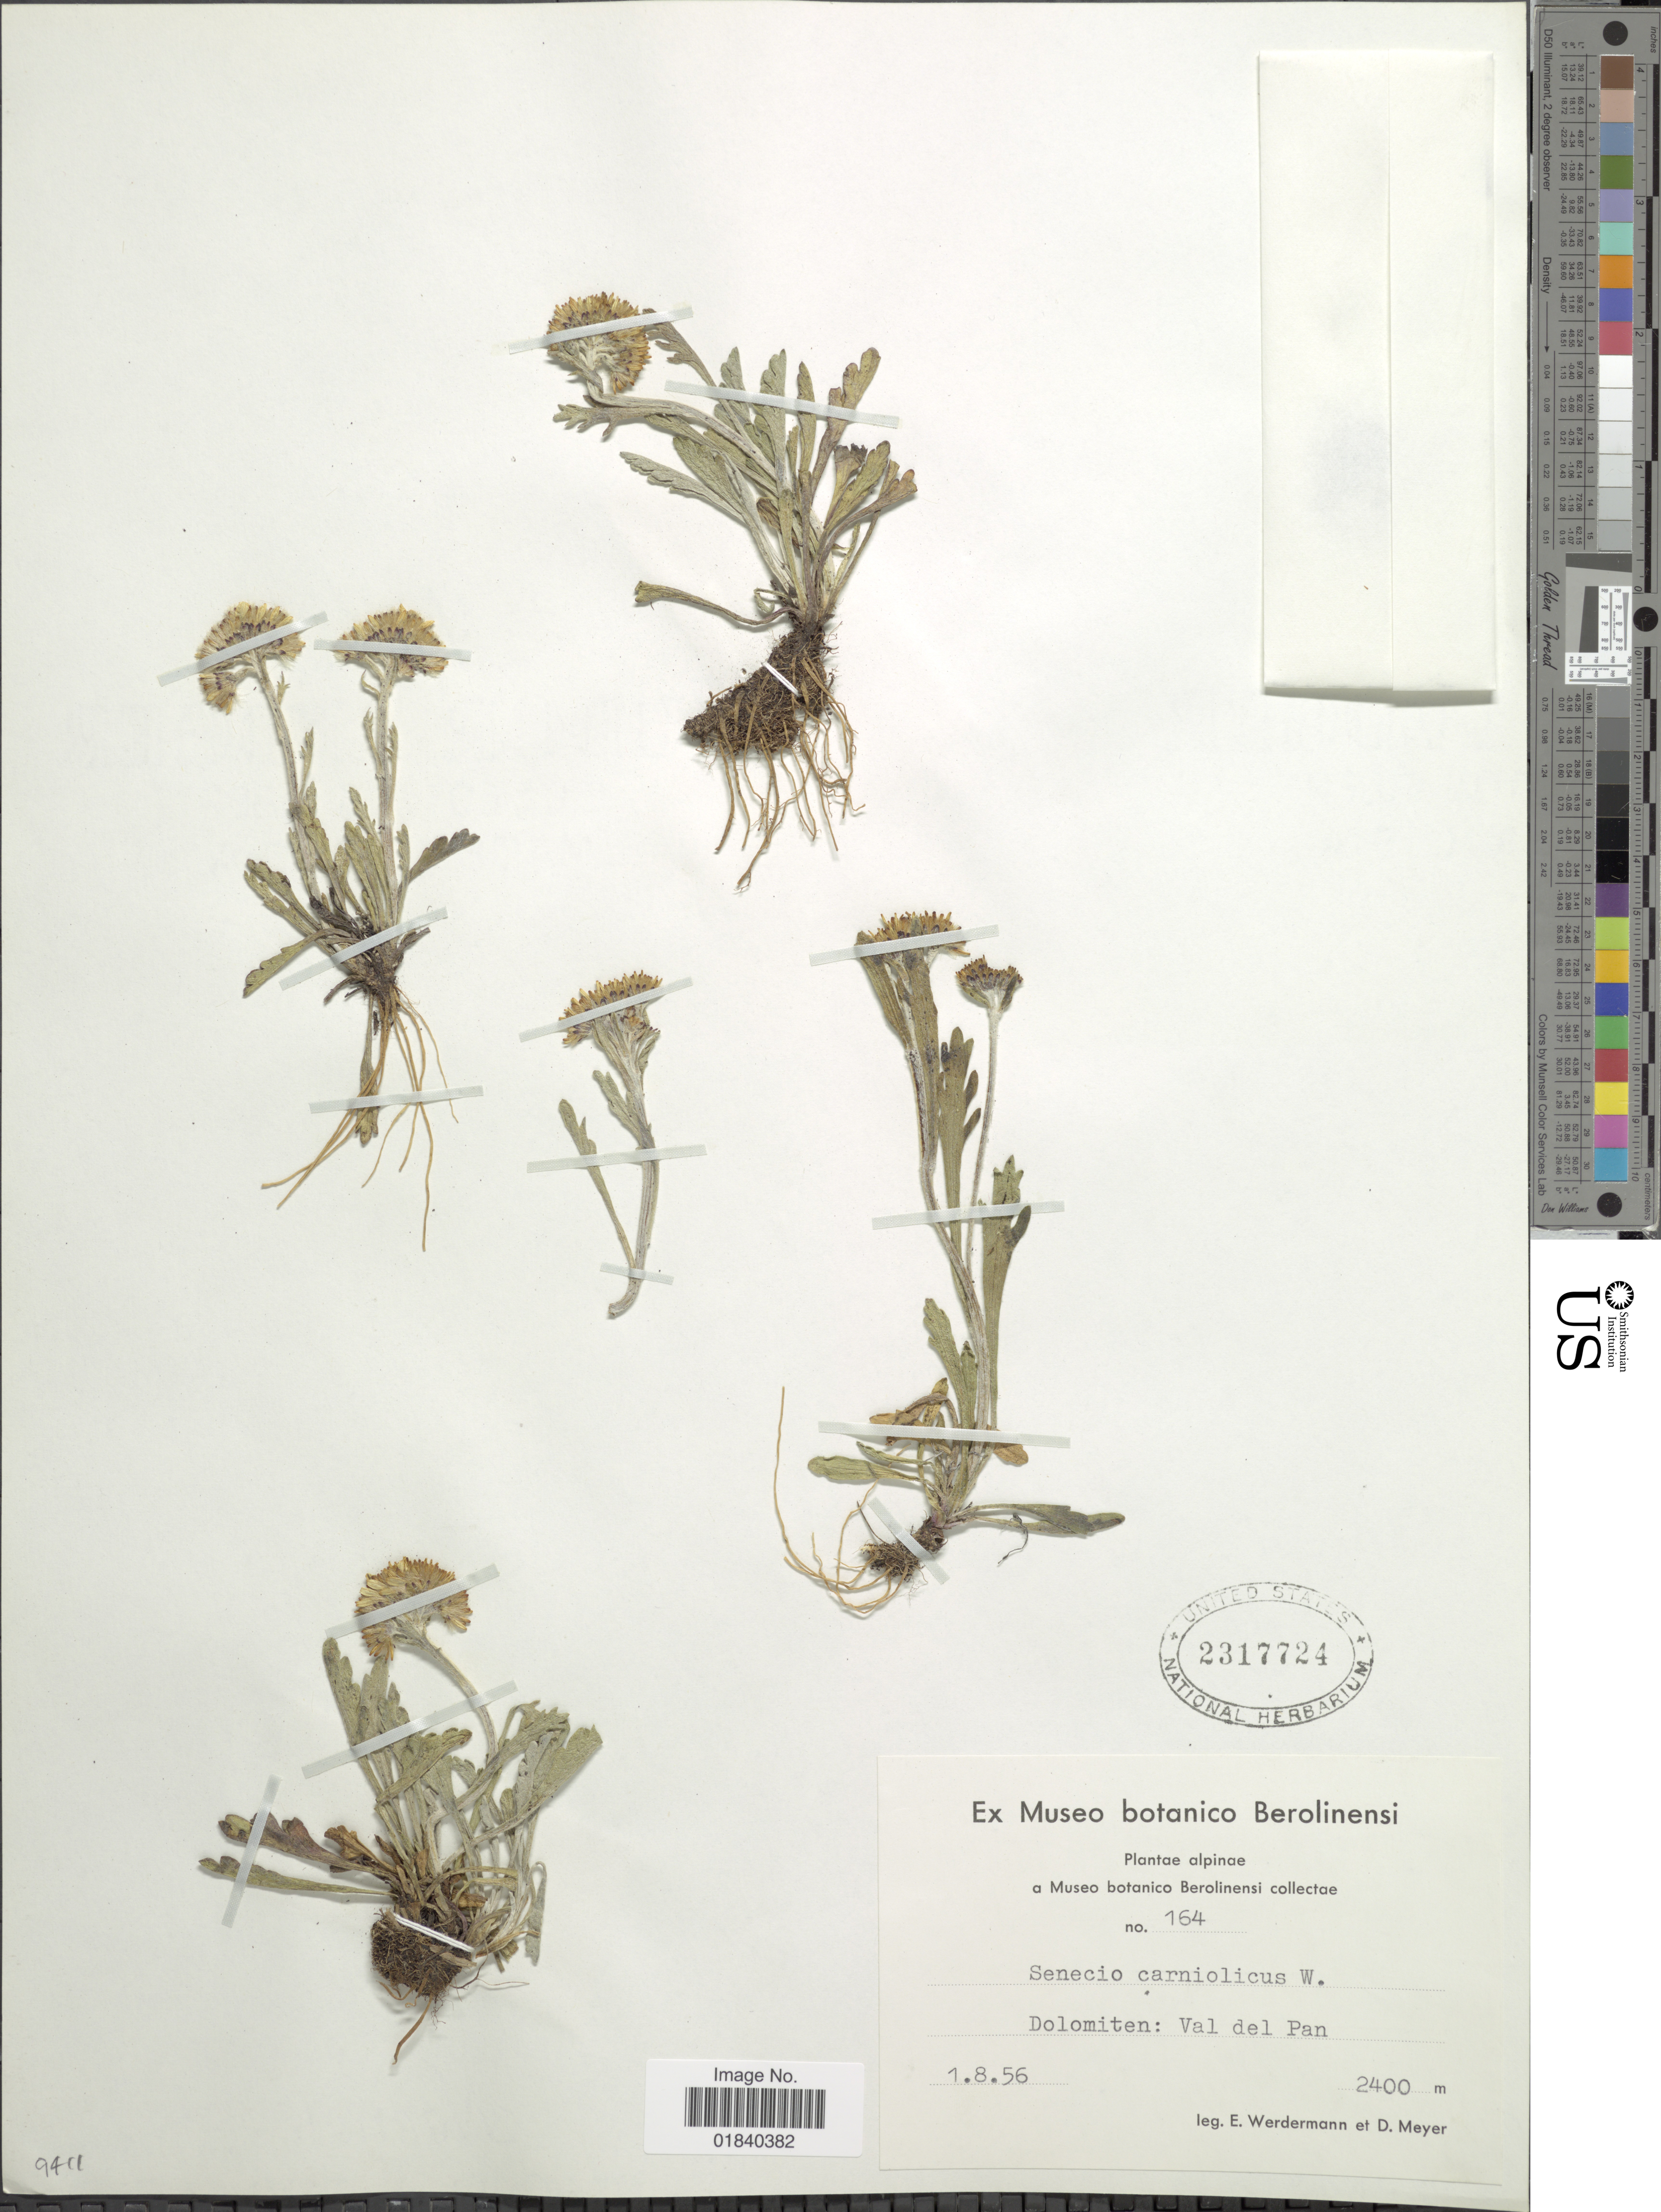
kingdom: Plantae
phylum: Tracheophyta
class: Magnoliopsida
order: Asterales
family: Asteraceae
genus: Jacobaea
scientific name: Jacobaea incana subsp. carniolica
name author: (Willd.) B. Nord. & Greuter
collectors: E. Werdermann & D. Meyer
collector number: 164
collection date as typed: Transcribed d/m/y: 1/8/56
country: Italy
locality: Dolomiten: Val den Pan.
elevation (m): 2400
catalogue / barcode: US 2317724